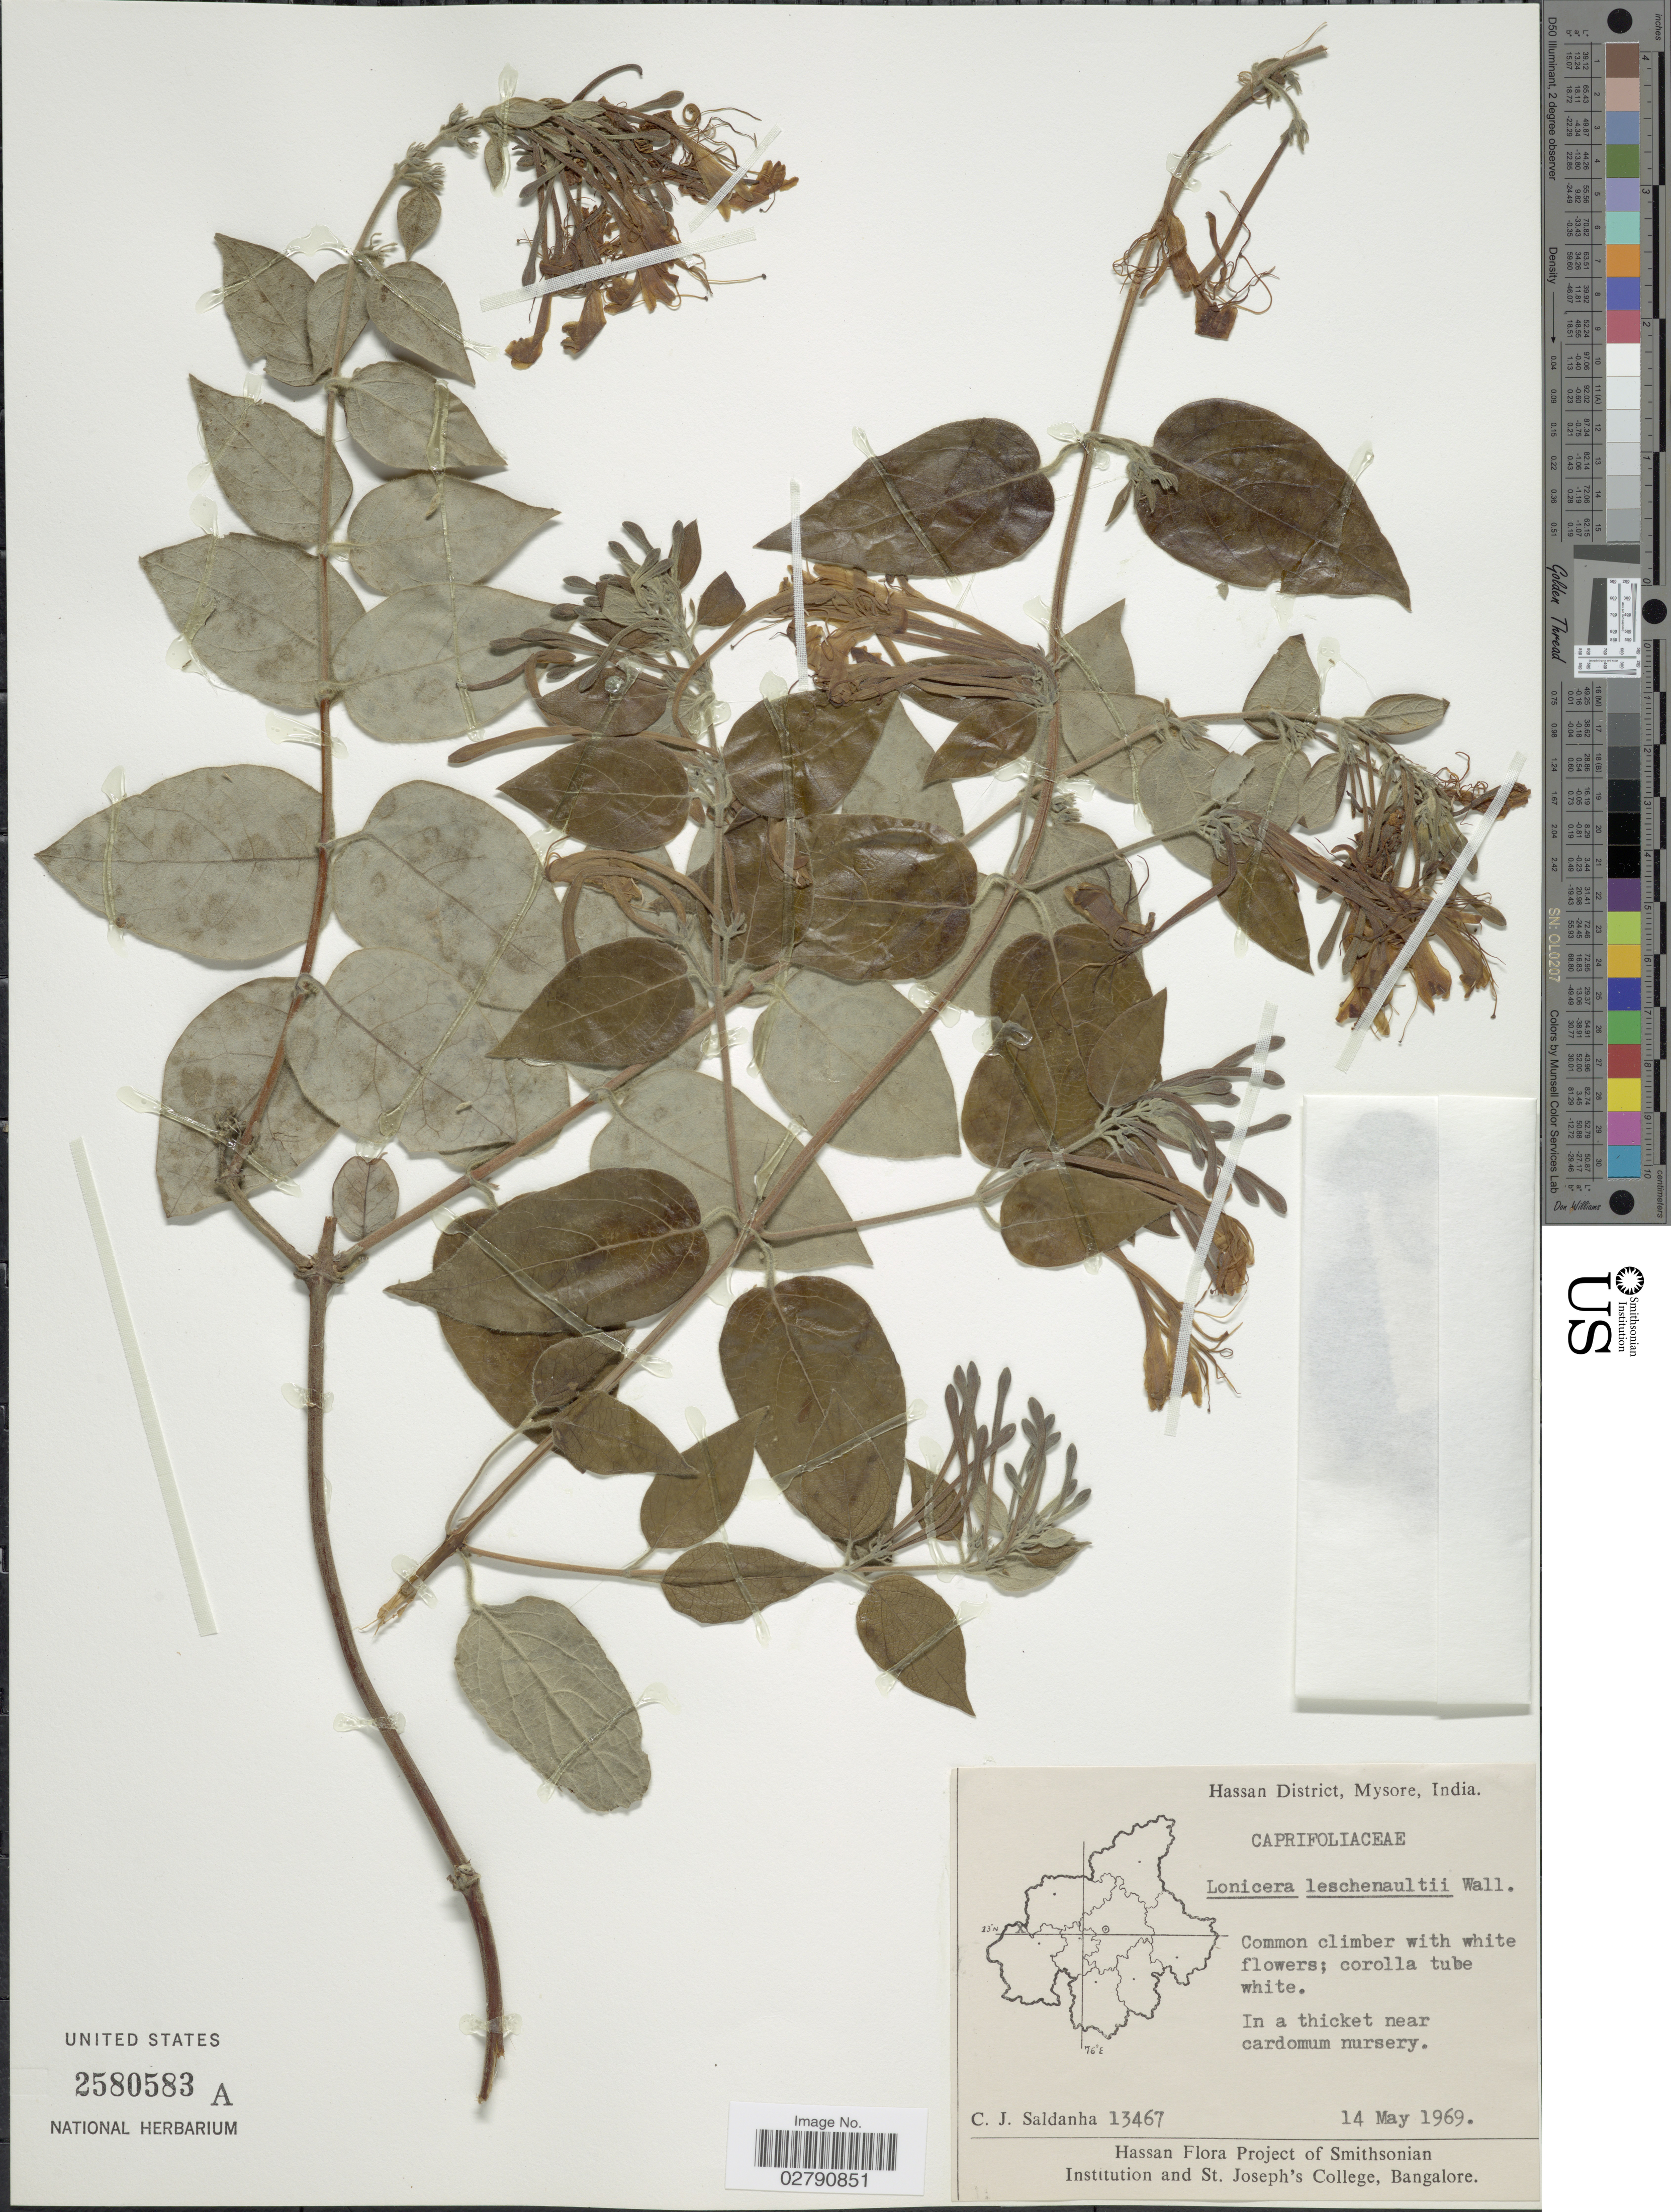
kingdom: Plantae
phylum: Tracheophyta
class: Magnoliopsida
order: Dipsacales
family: Caprifoliaceae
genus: Lonicera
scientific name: Lonicera leschenaultii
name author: Wall.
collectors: C. J. Saldanha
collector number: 13467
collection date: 1969-05-14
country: India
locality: Hassan District, Mysore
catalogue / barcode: US 2580583A